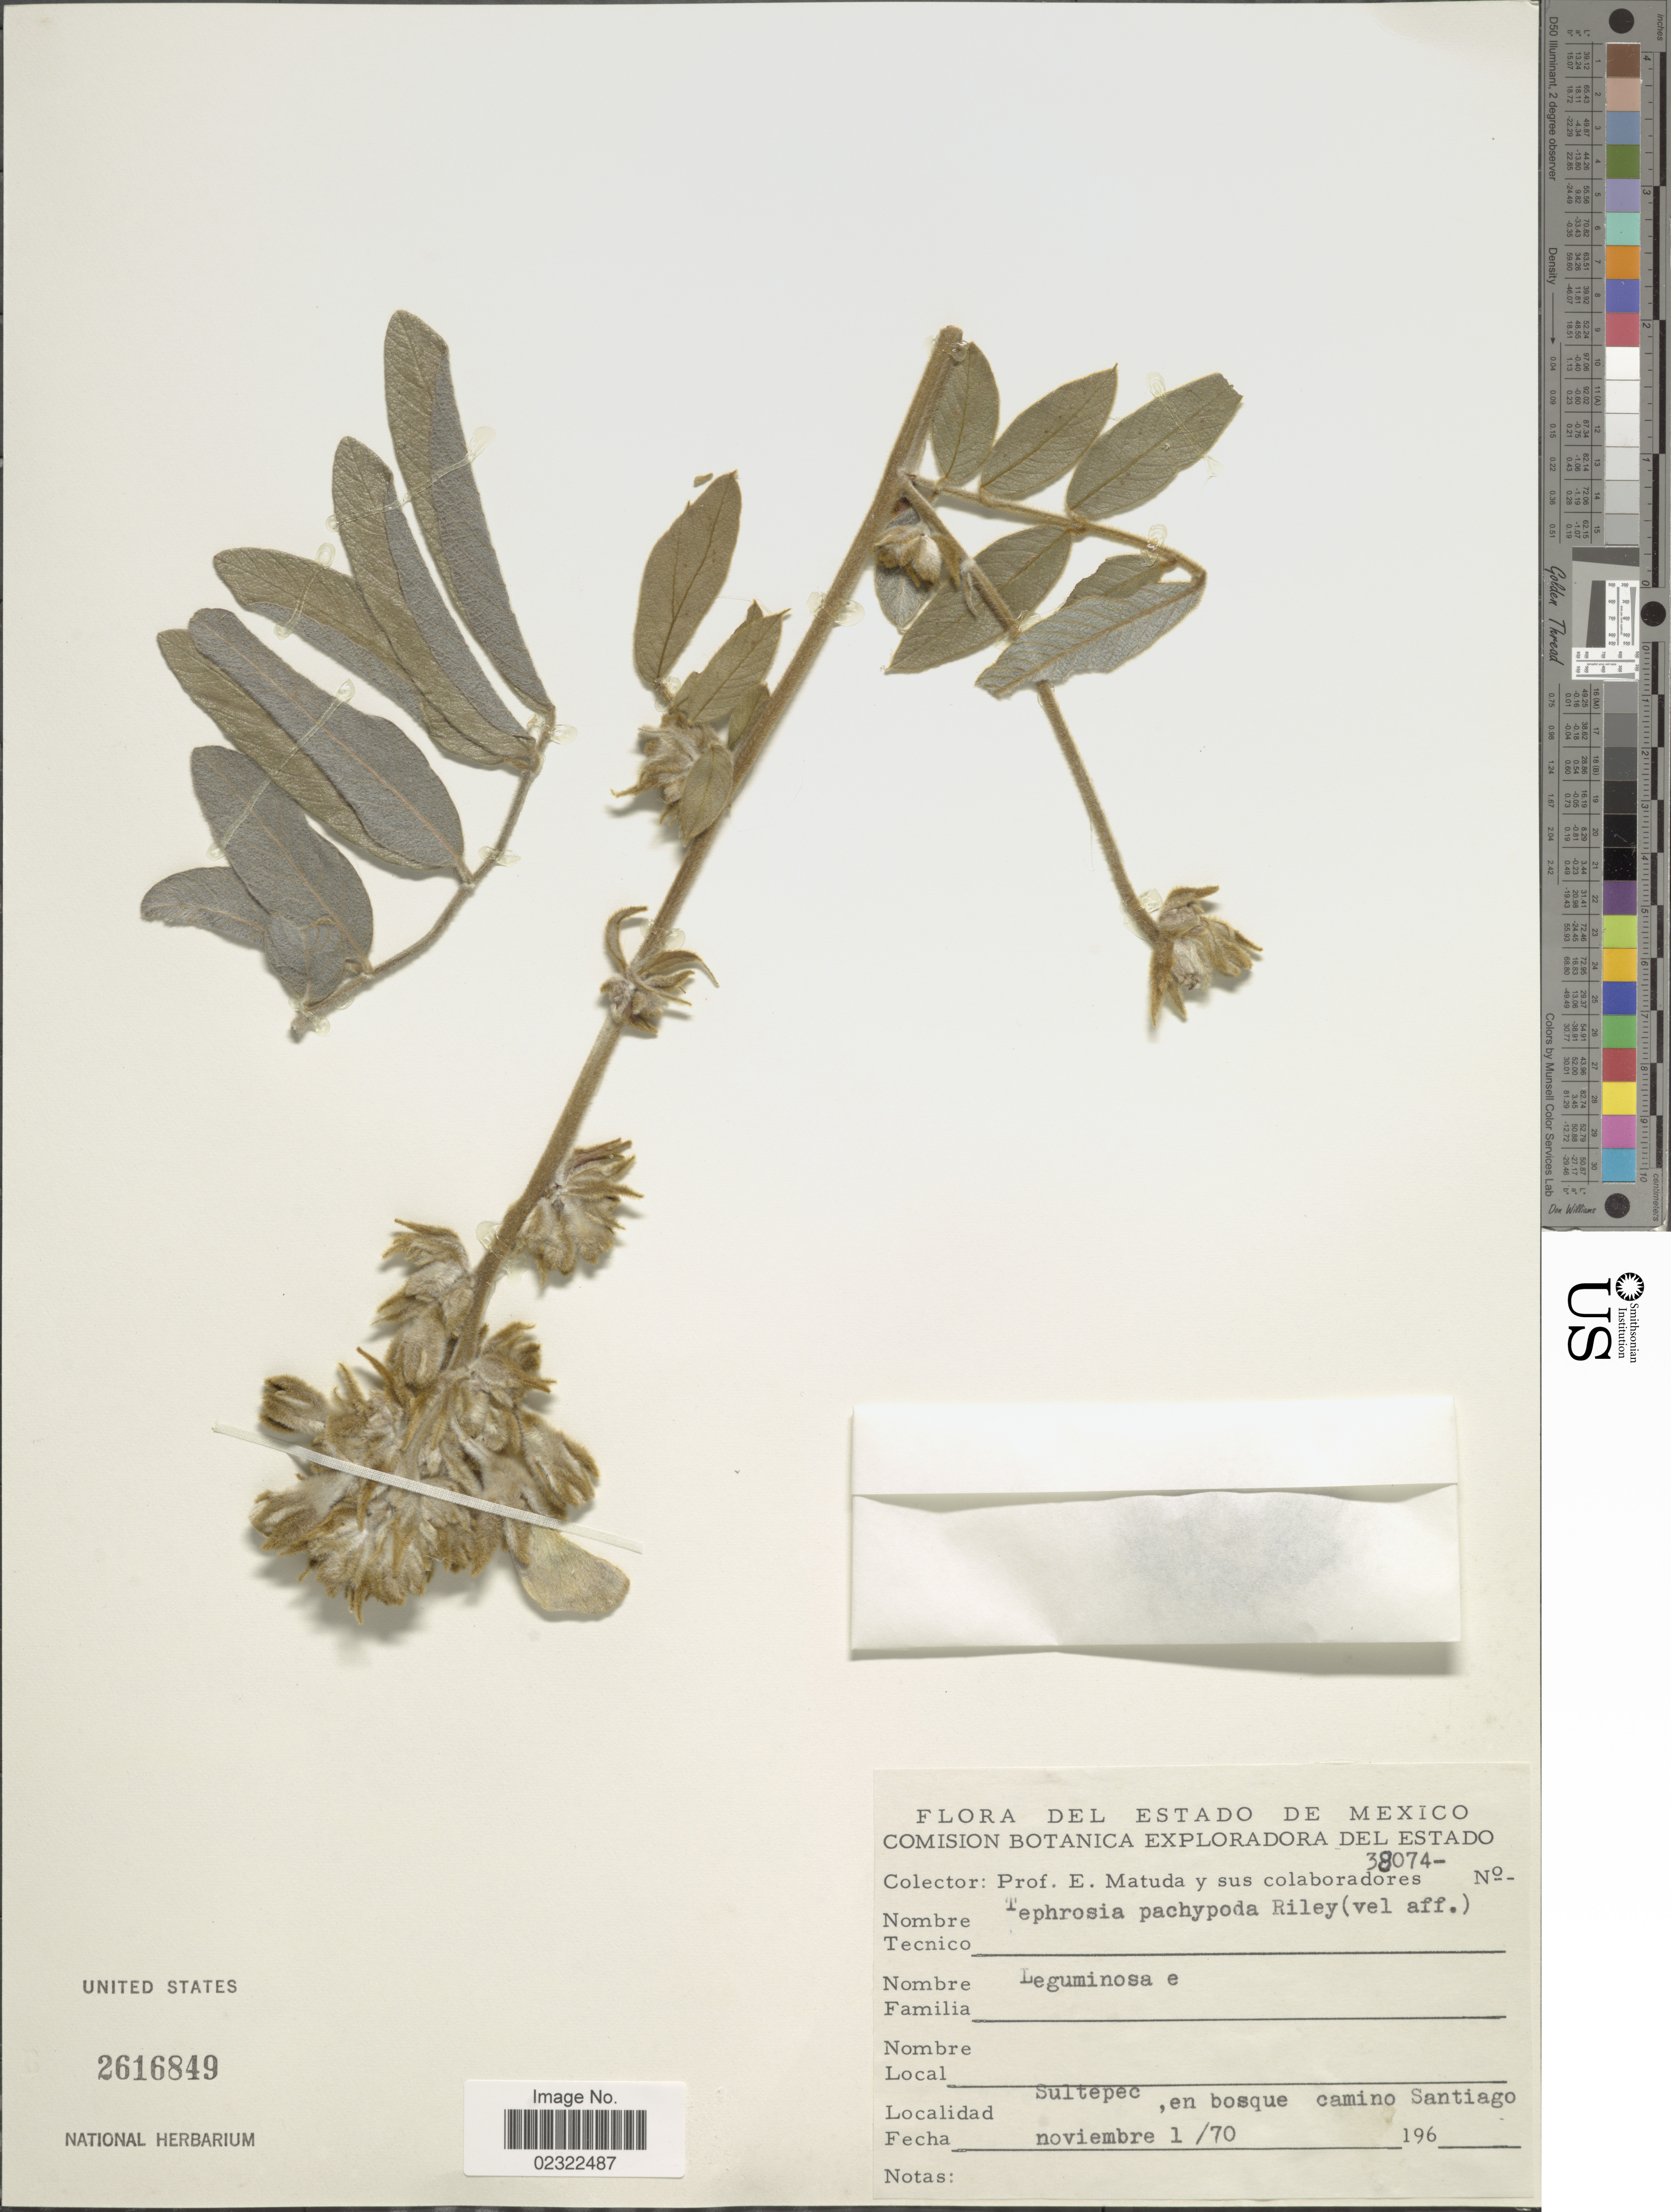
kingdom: Plantae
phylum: Tracheophyta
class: Magnoliopsida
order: Fabales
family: Fabaceae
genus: Tephrosia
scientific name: Tephrosia pachypoda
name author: L. Riley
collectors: E. Matuda & et al.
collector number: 38074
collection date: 1970-11-01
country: Mexico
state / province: México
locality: Estado de Mexico. Sultepec, en bosque camino Santiago.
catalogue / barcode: US 2616849